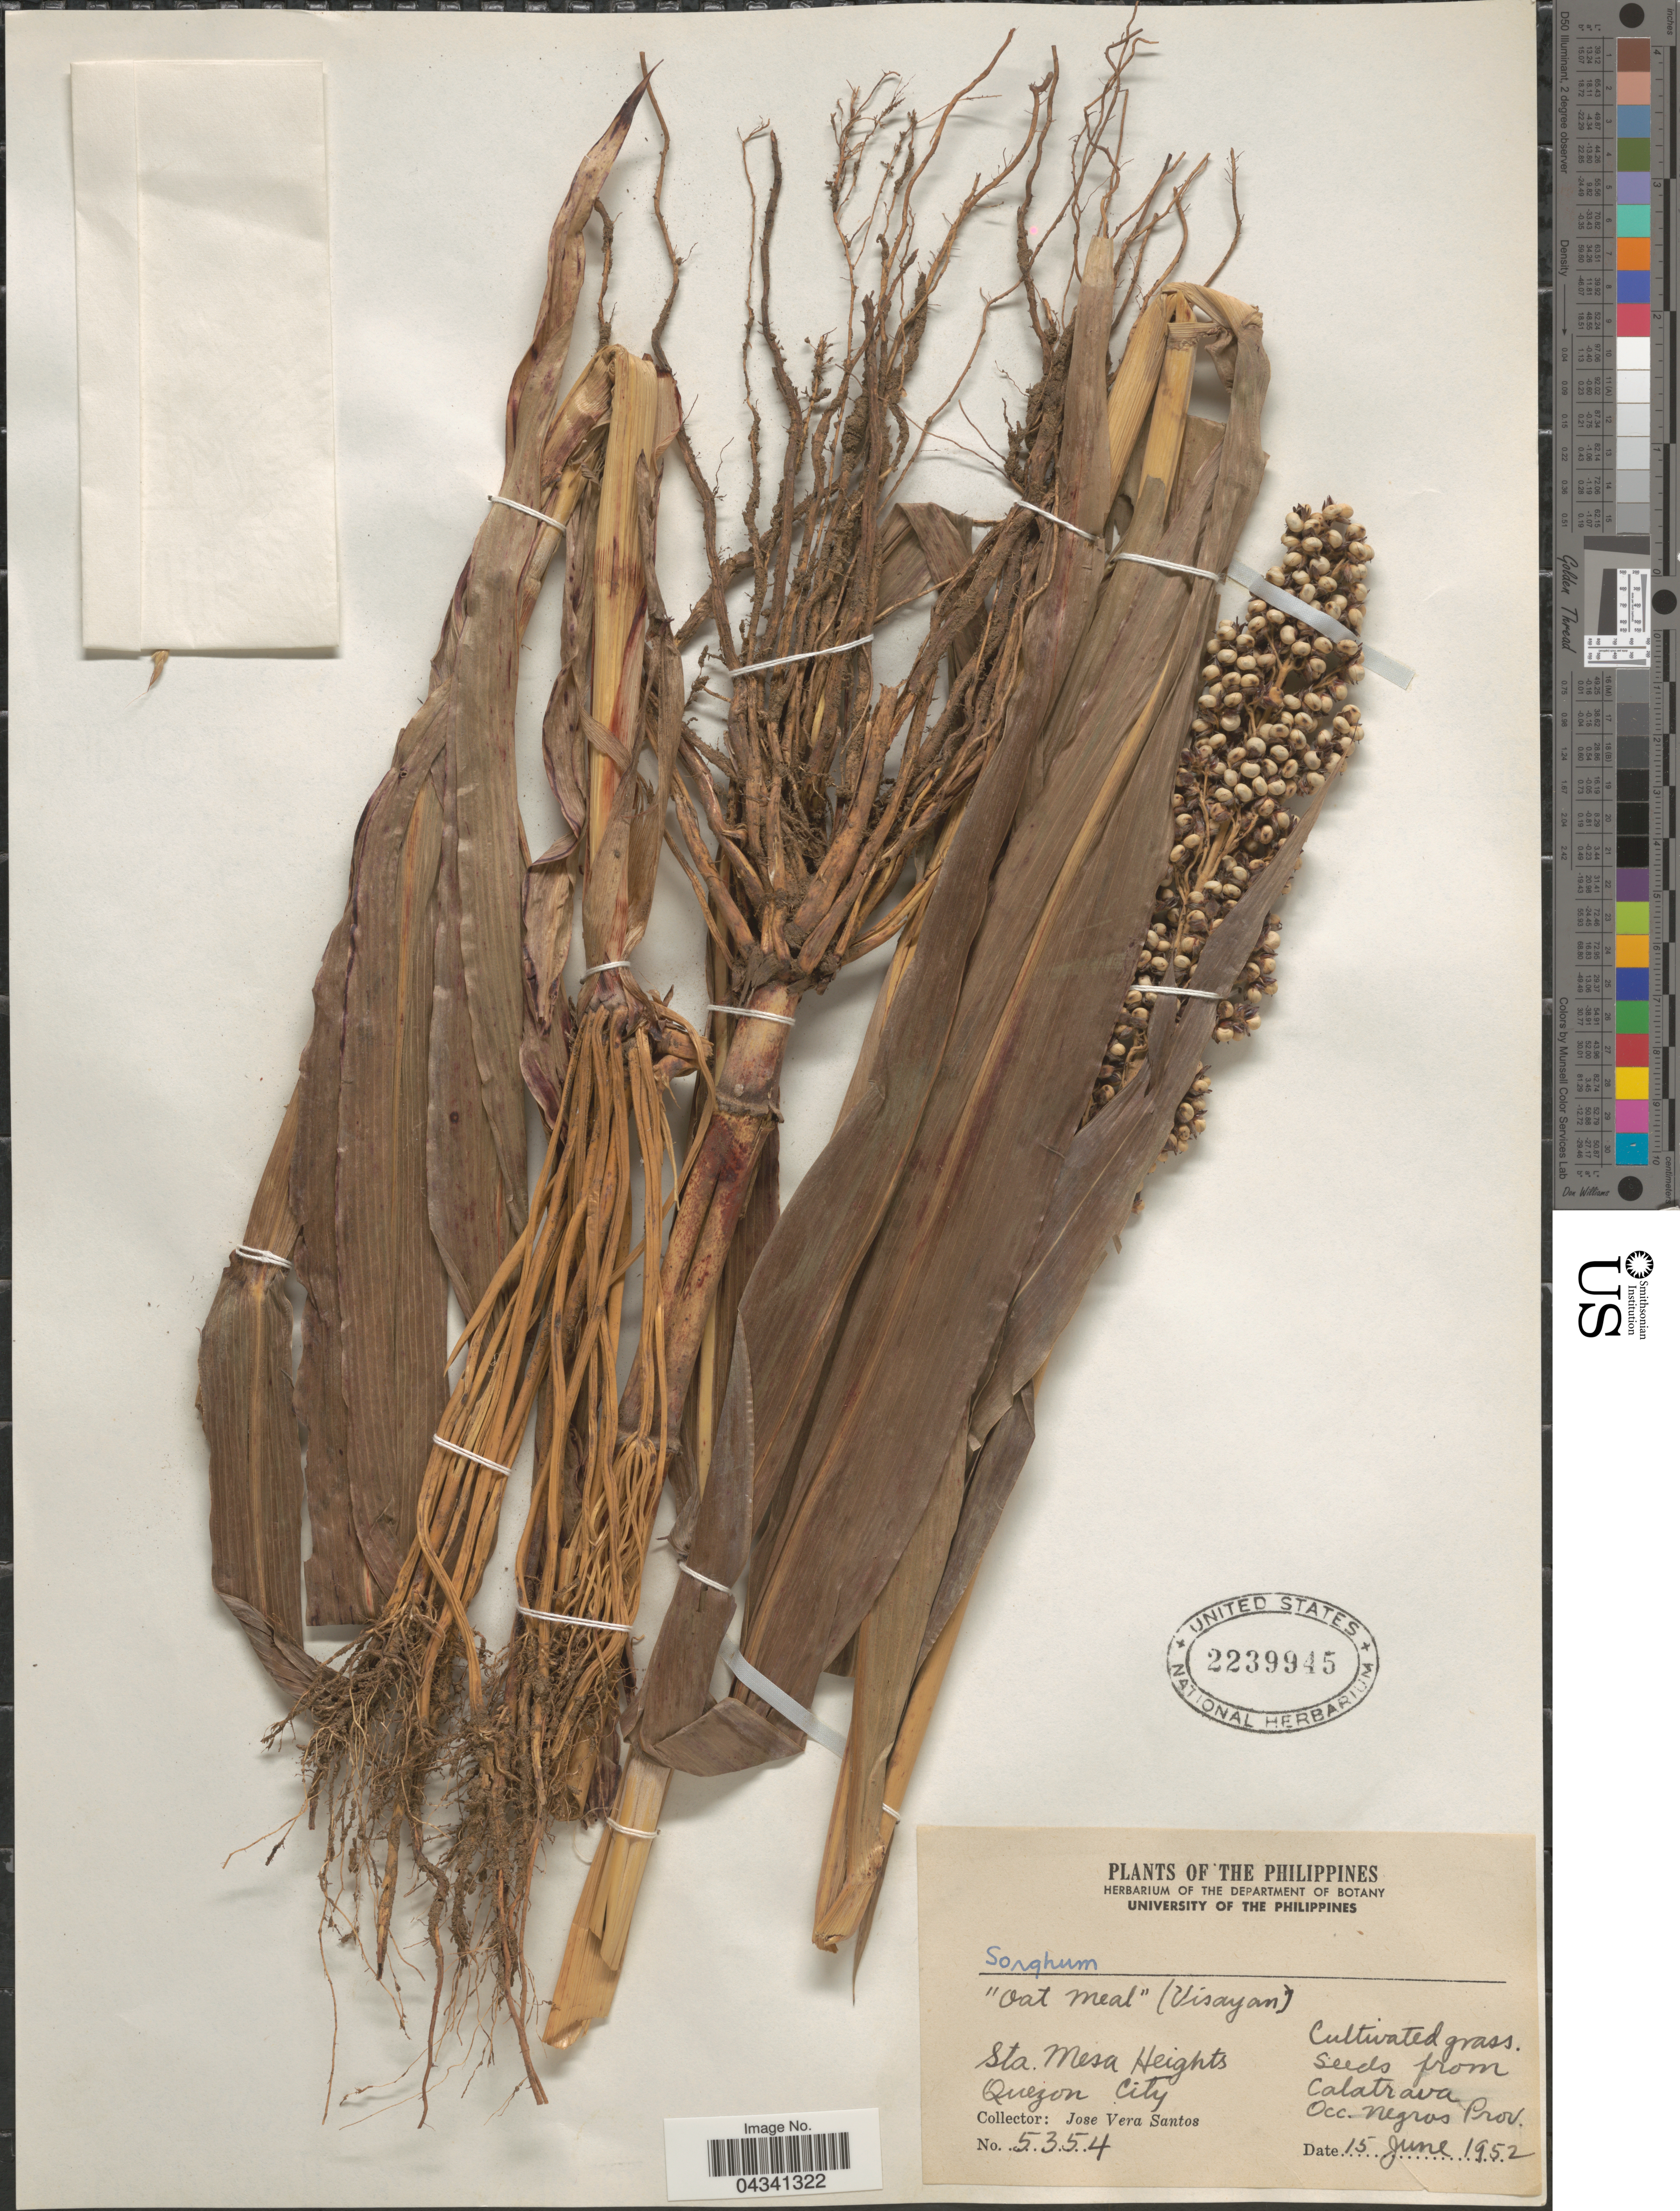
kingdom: Plantae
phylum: Tracheophyta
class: Liliopsida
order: Poales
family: Poaceae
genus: Sorghum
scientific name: Sorghum sp.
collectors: J. V. Santos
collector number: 5354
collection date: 1952-06-15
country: Philippines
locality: Oat Meal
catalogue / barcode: US 2239945